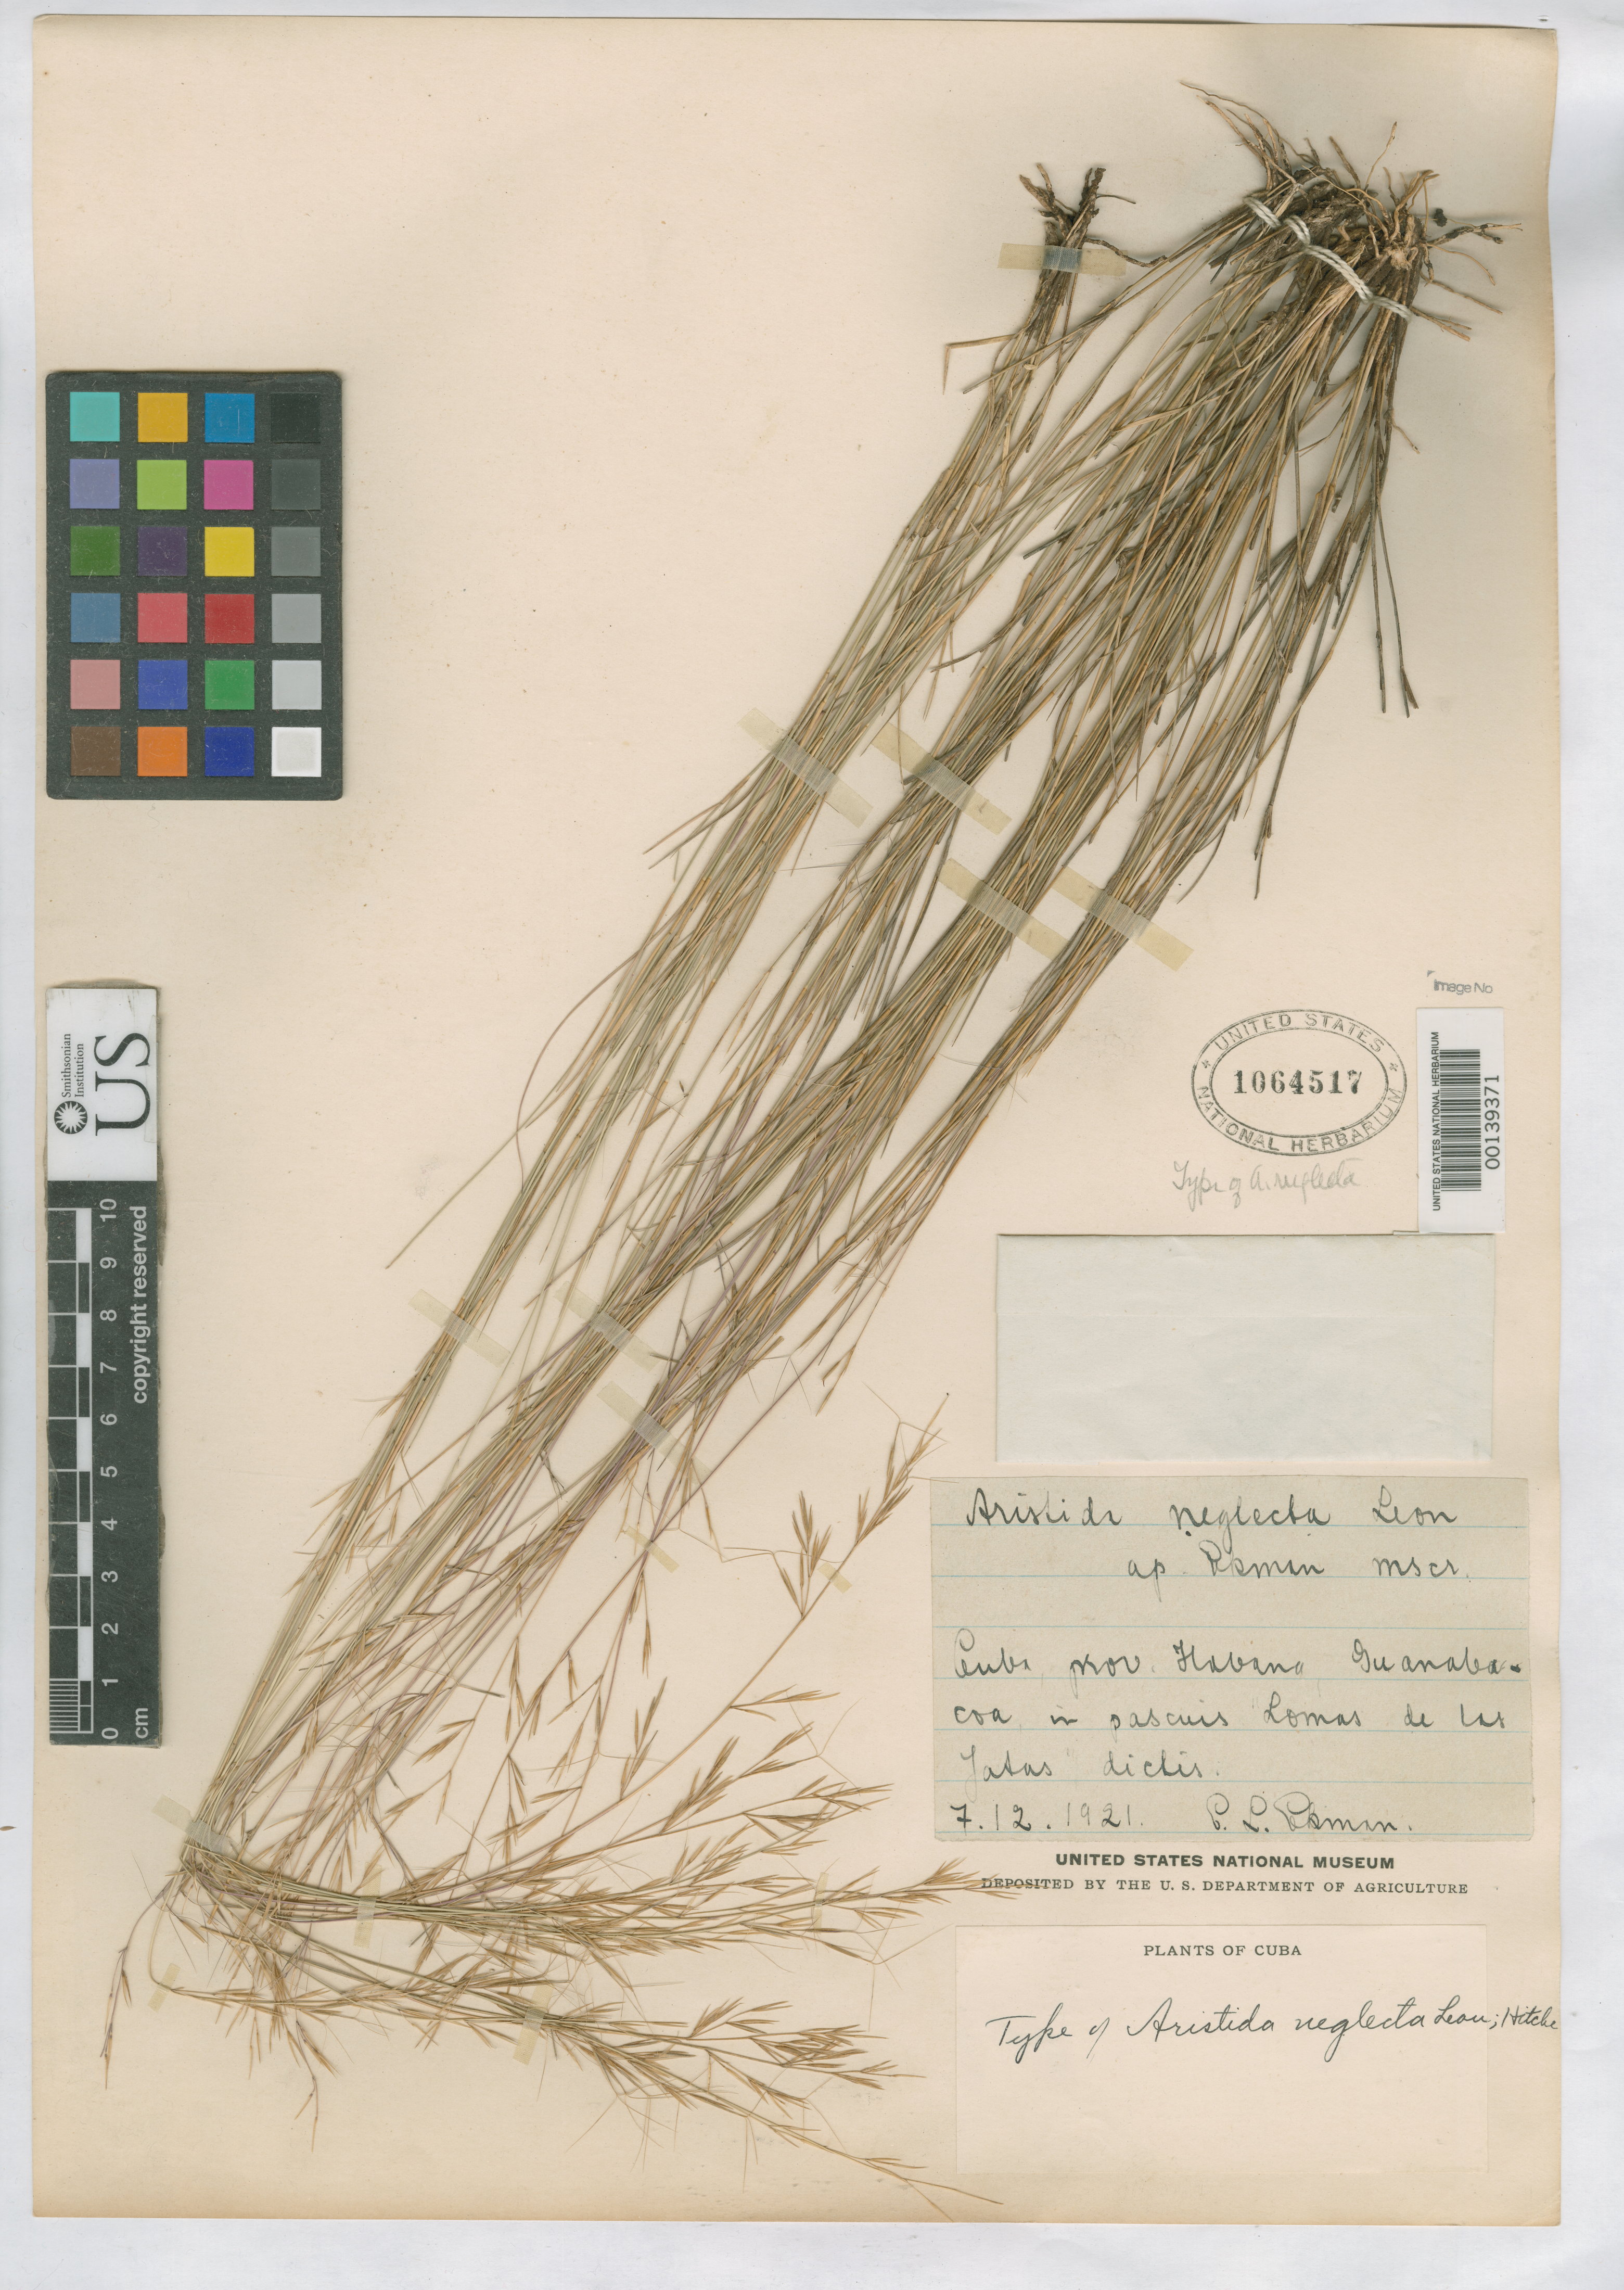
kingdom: Plantae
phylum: Tracheophyta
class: Liliopsida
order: Poales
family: Poaceae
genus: Aristida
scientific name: Aristida neglecta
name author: León ex Hitchc.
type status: Holotype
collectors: E. L. Ekman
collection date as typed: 12 Feb 1921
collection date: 1921-02-12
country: Cuba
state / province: La Habana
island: Greater Antilles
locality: Guanabacoa, Lomas de Las Jasas (Jata Hills).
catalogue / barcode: US 1064517